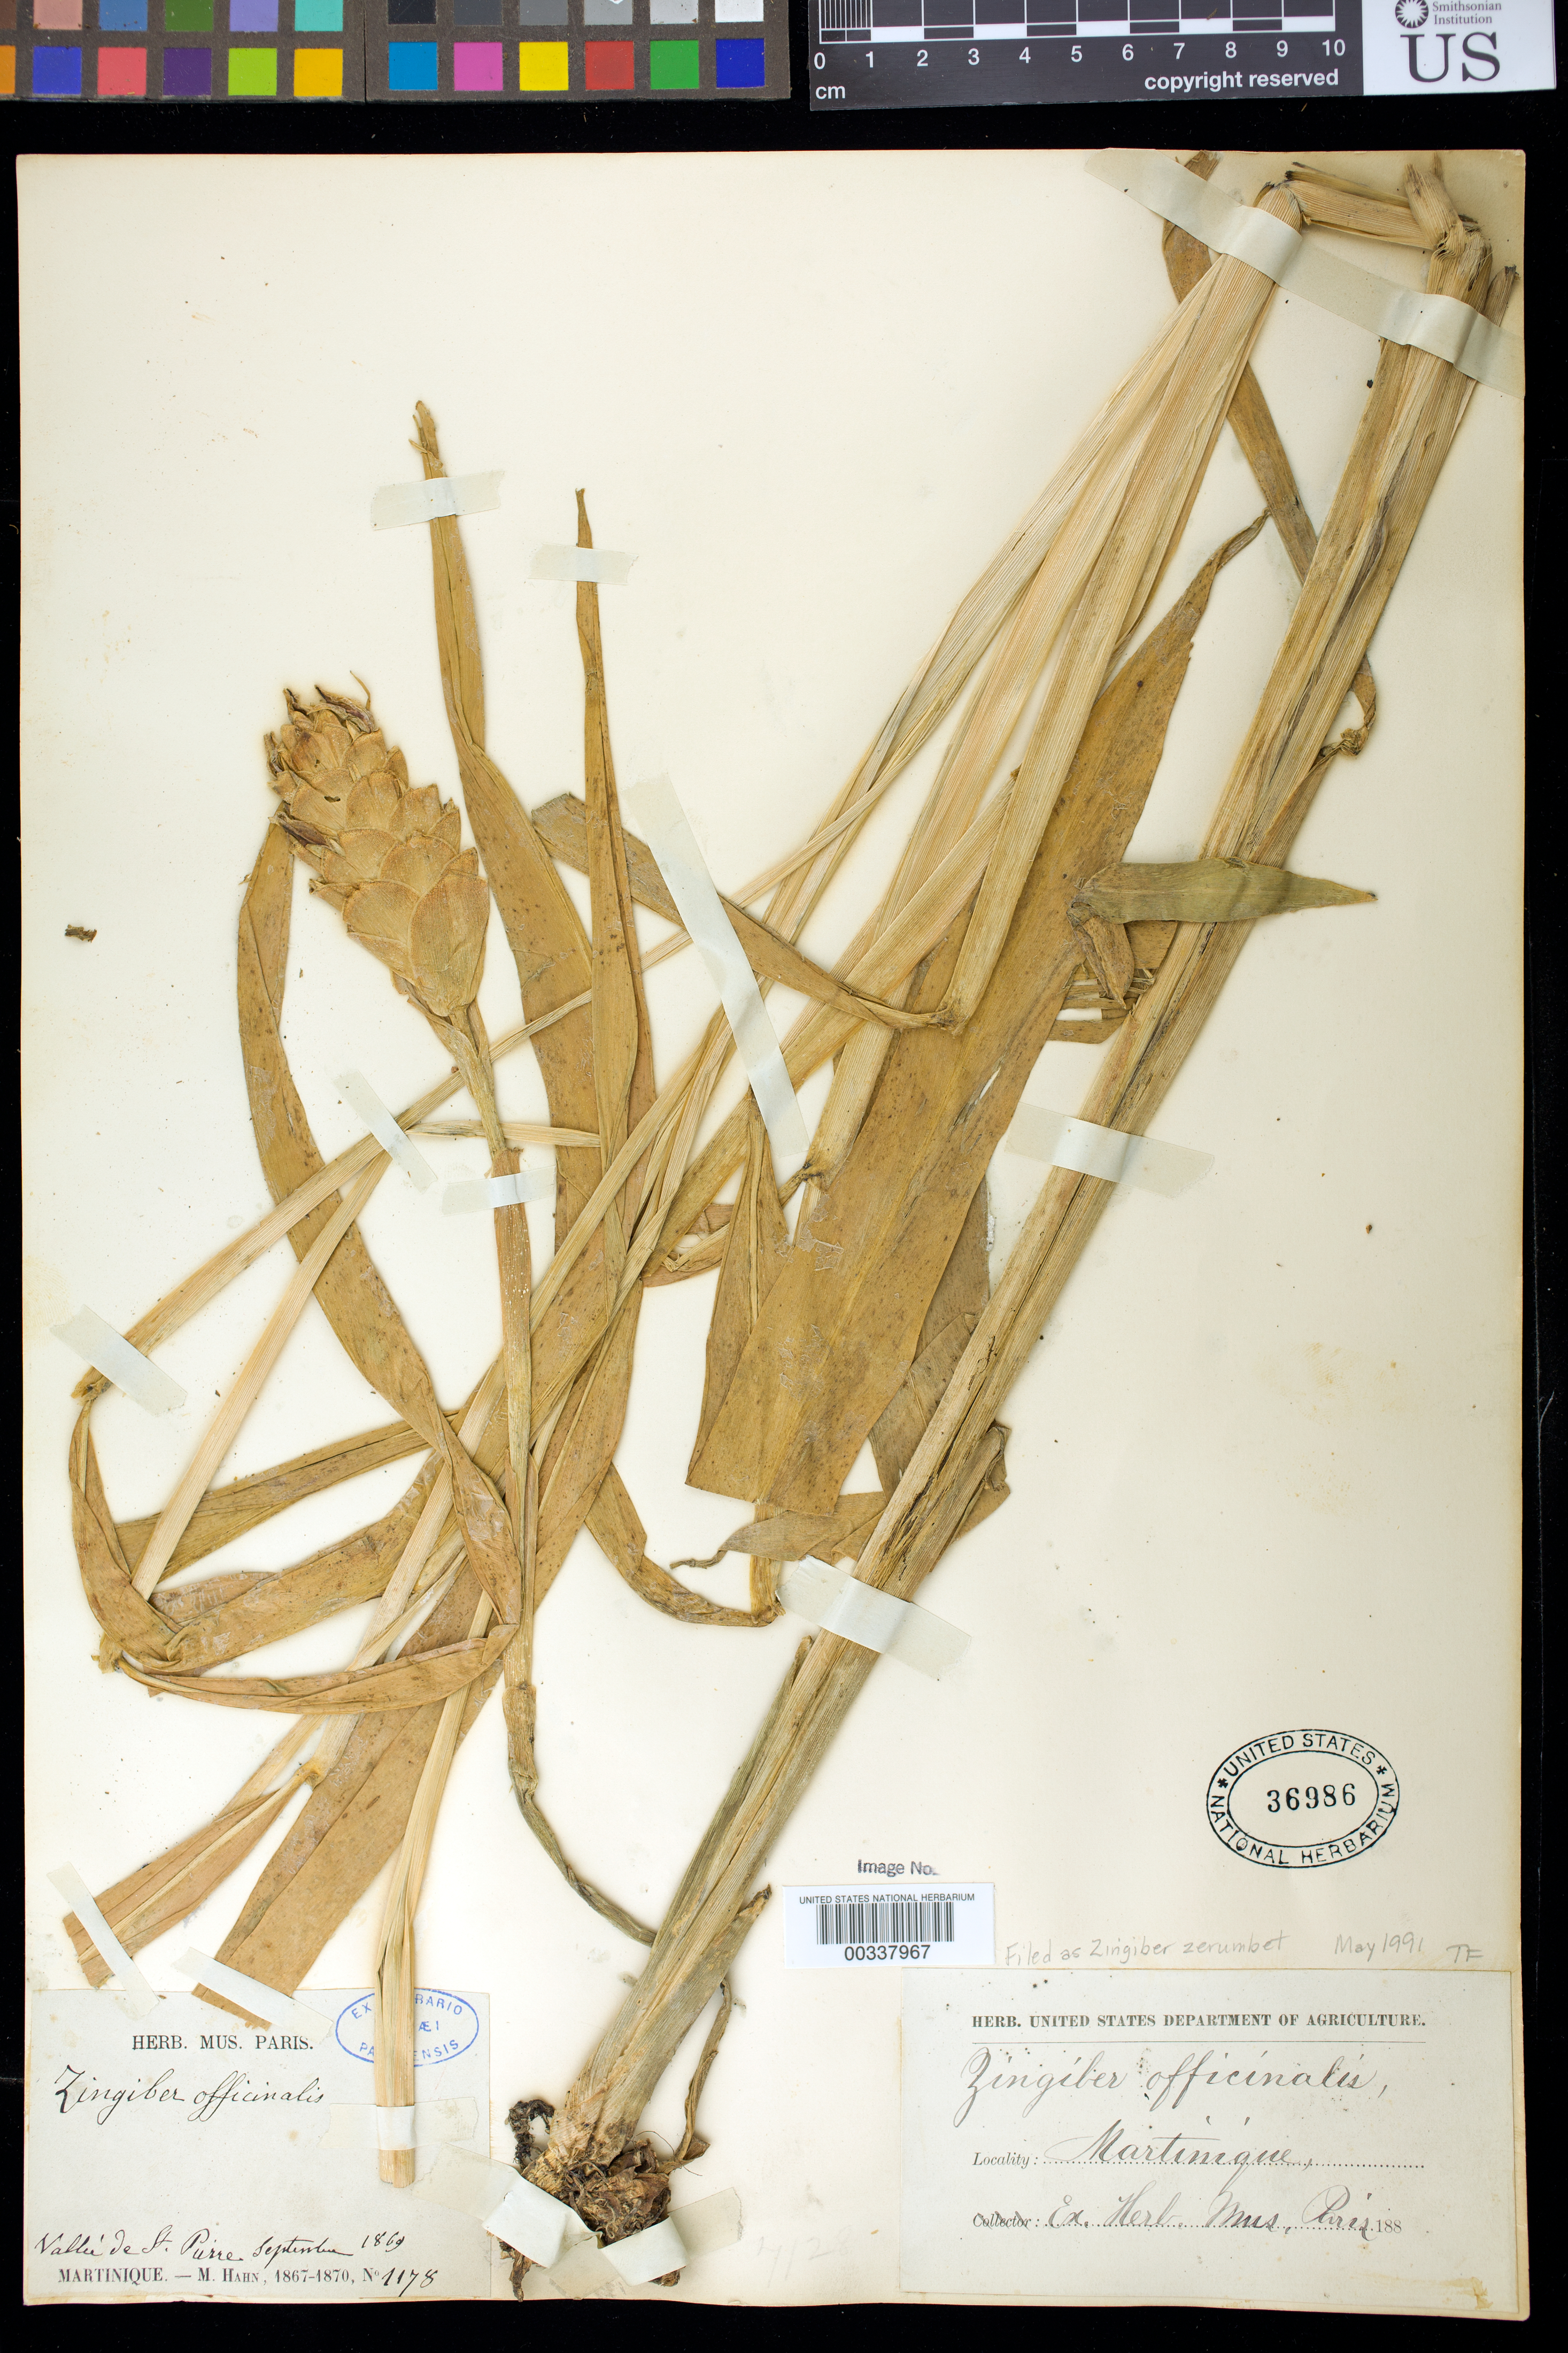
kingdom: Plantae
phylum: Tracheophyta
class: Liliopsida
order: Zingiberales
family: Zingiberaceae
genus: Zingiber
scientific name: Zingiber zerumbet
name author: (L.) Sm.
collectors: M. Hahn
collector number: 1178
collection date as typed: Sep 1869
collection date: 1869-09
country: Martinique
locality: Vallee de st. pirre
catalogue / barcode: US 36986